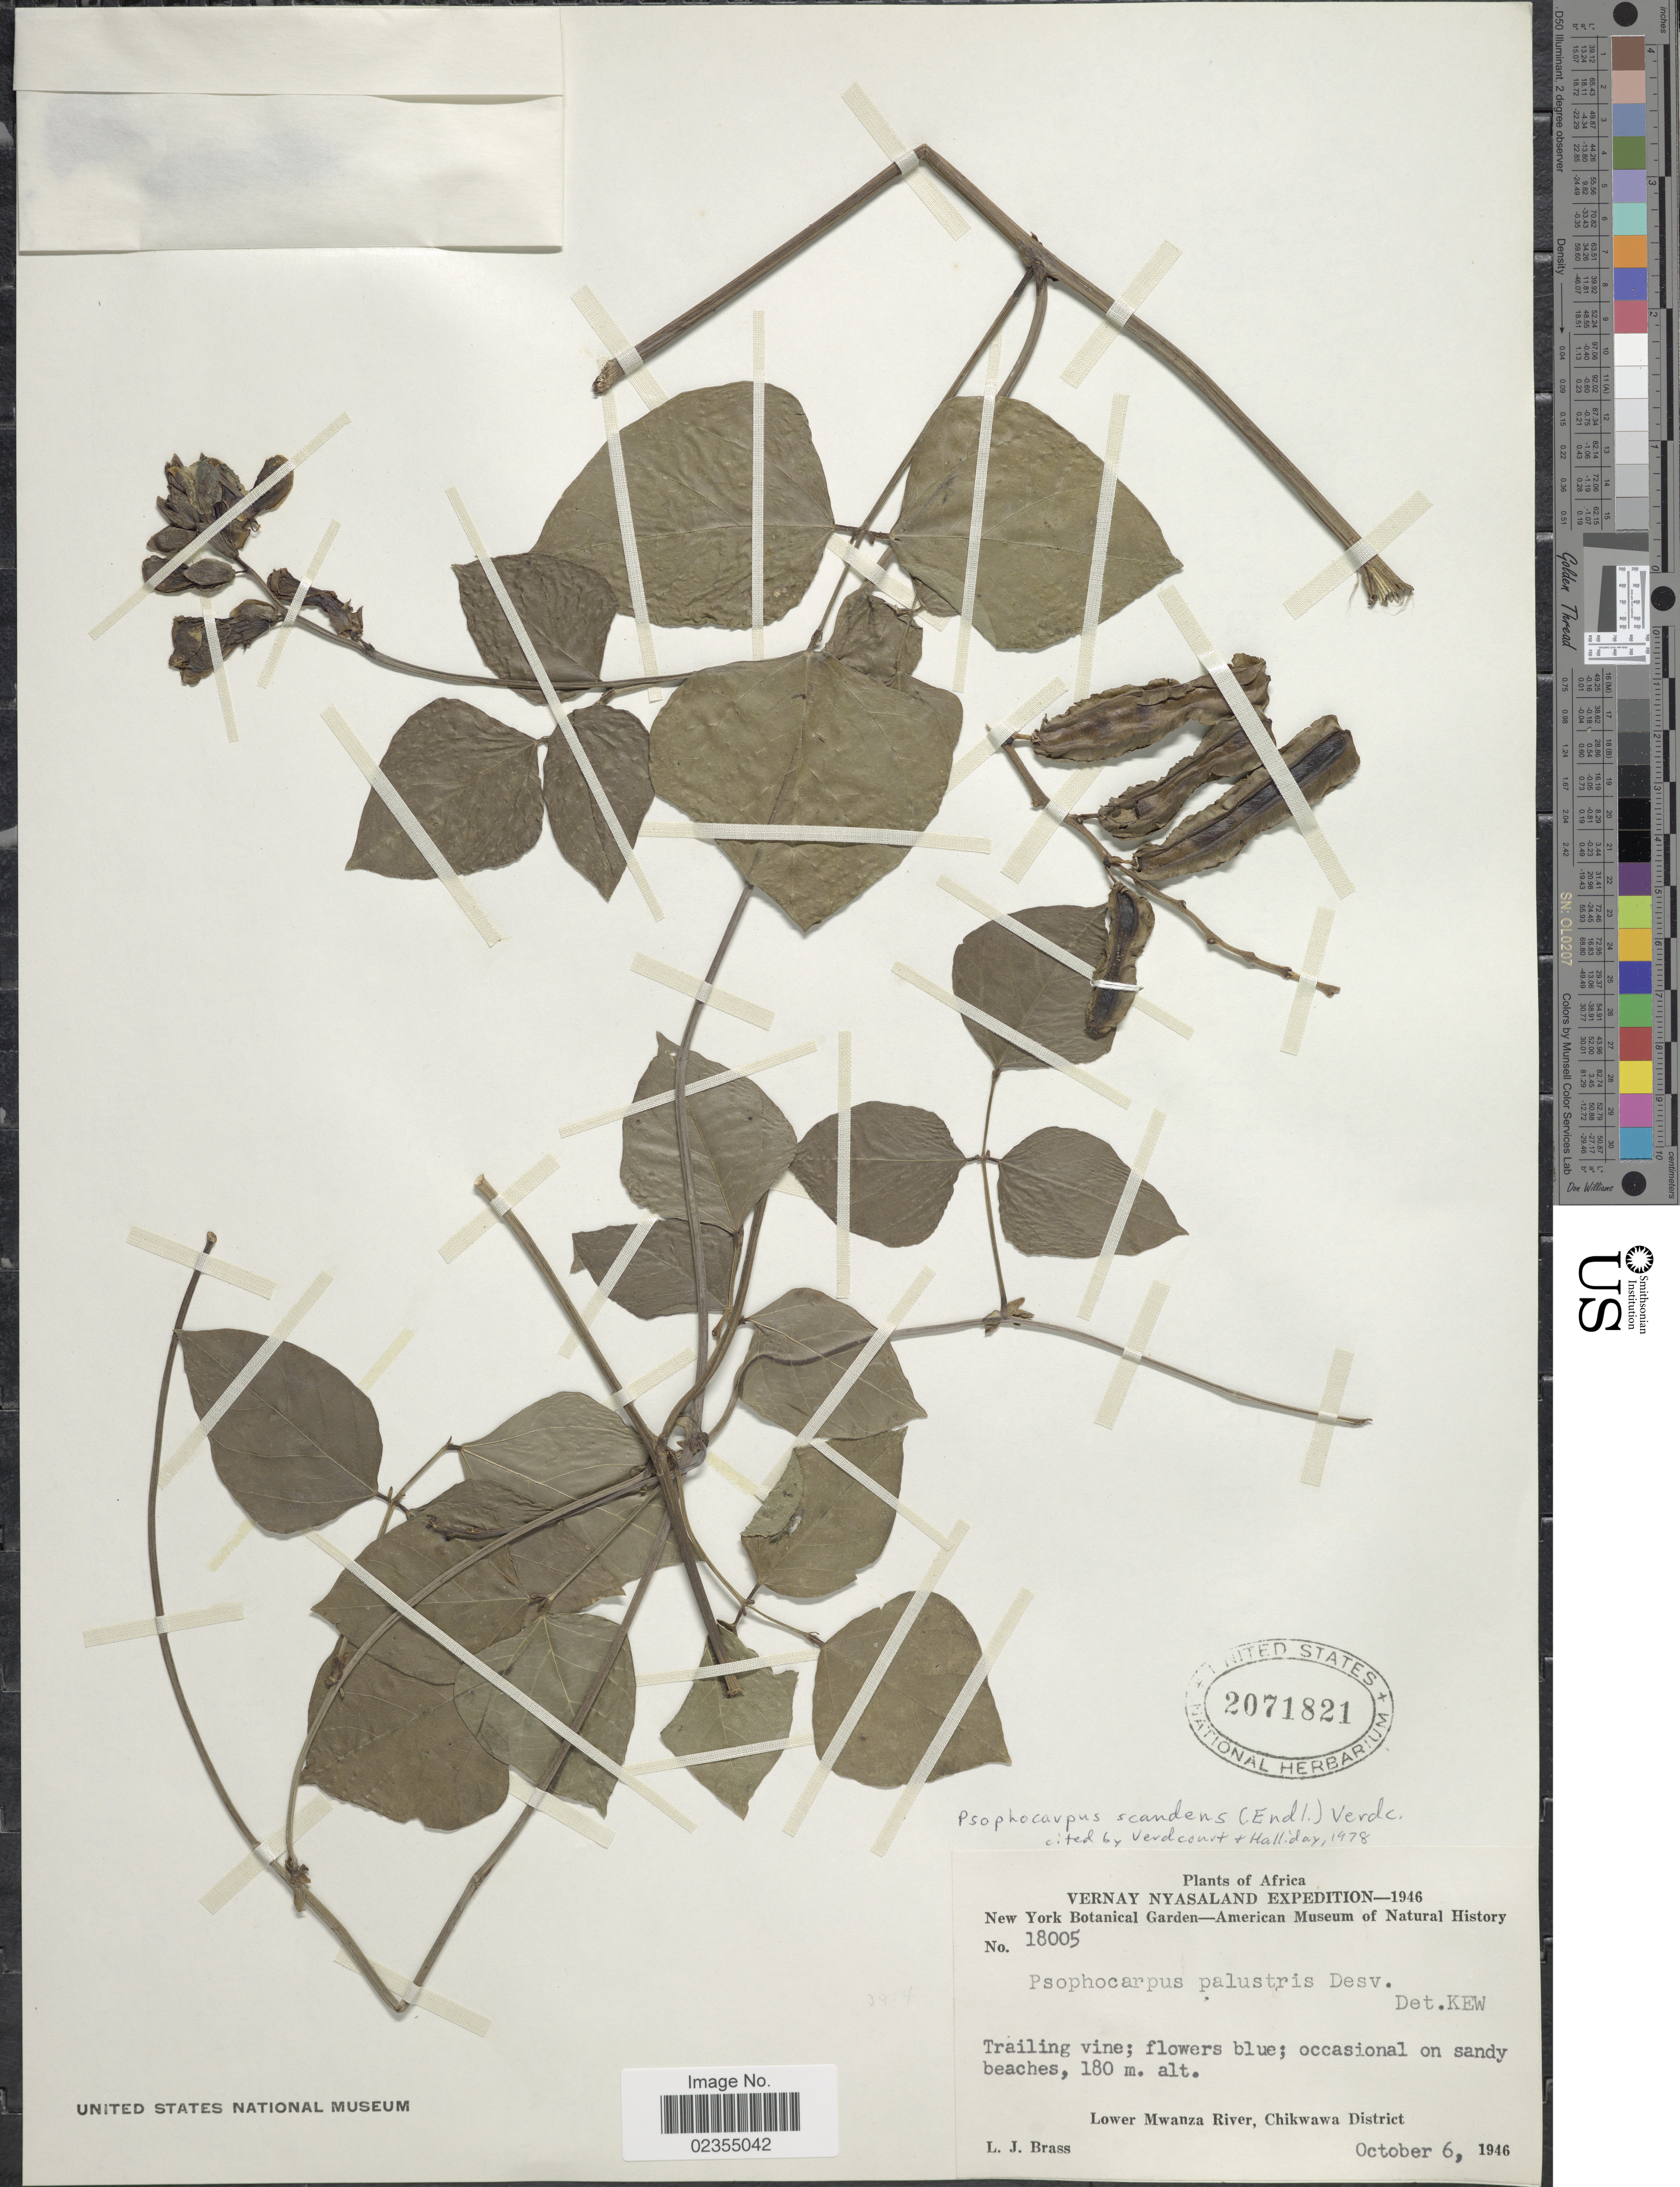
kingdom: Plantae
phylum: Tracheophyta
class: Magnoliopsida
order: Fabales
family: Fabaceae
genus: Psophocarpus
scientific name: Psophocarpus scandens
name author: (Endl.) Verdc.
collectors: L. J. Brass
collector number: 18005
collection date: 1946-10-06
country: Malawi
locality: Vernay Nyasaland. Lower Mwanza River, Chikwawa District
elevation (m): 180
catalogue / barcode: US 2071821